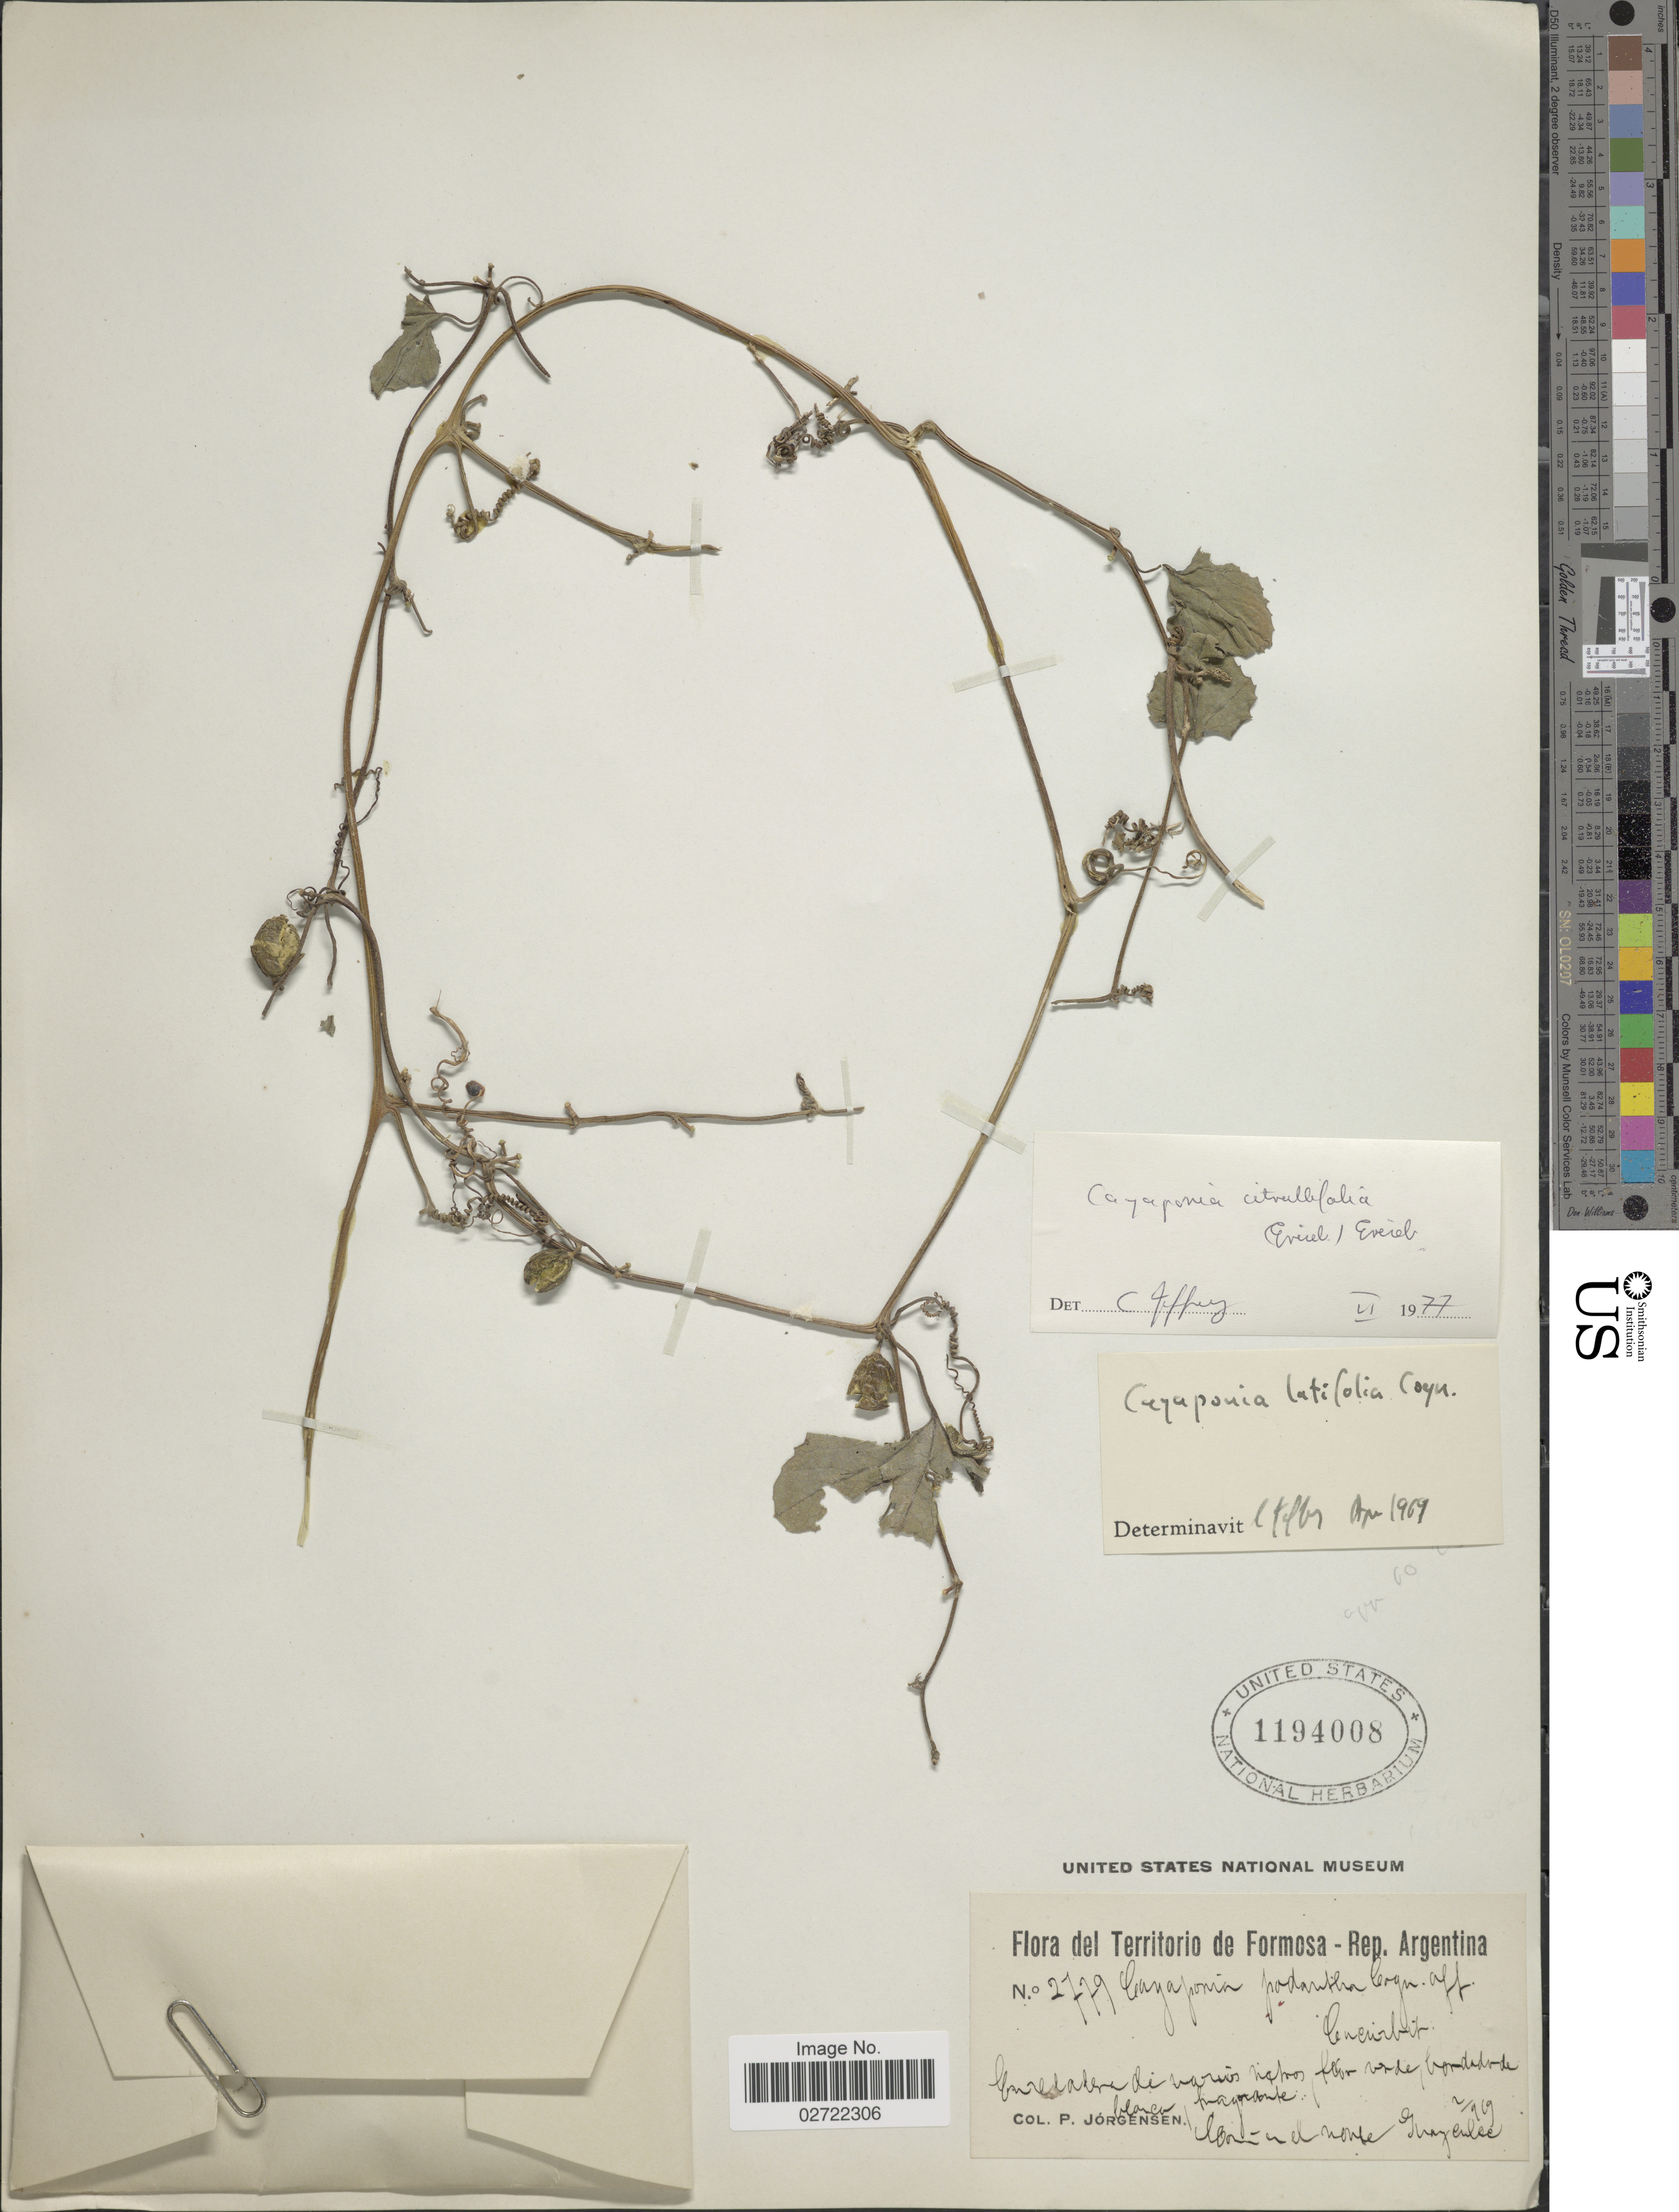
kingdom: Plantae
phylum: Tracheophyta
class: Magnoliopsida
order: Cucurbitales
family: Cucurbitaceae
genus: Cayaponia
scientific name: Cayaponia citrullifolia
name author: (Griseb.) Cogn.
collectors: P. Jörgensen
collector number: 2779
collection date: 1919-02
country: Argentina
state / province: Formosa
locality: En valera di marios nexos feon verde, bordadode. el monte Guaycolec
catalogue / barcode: US 1194008